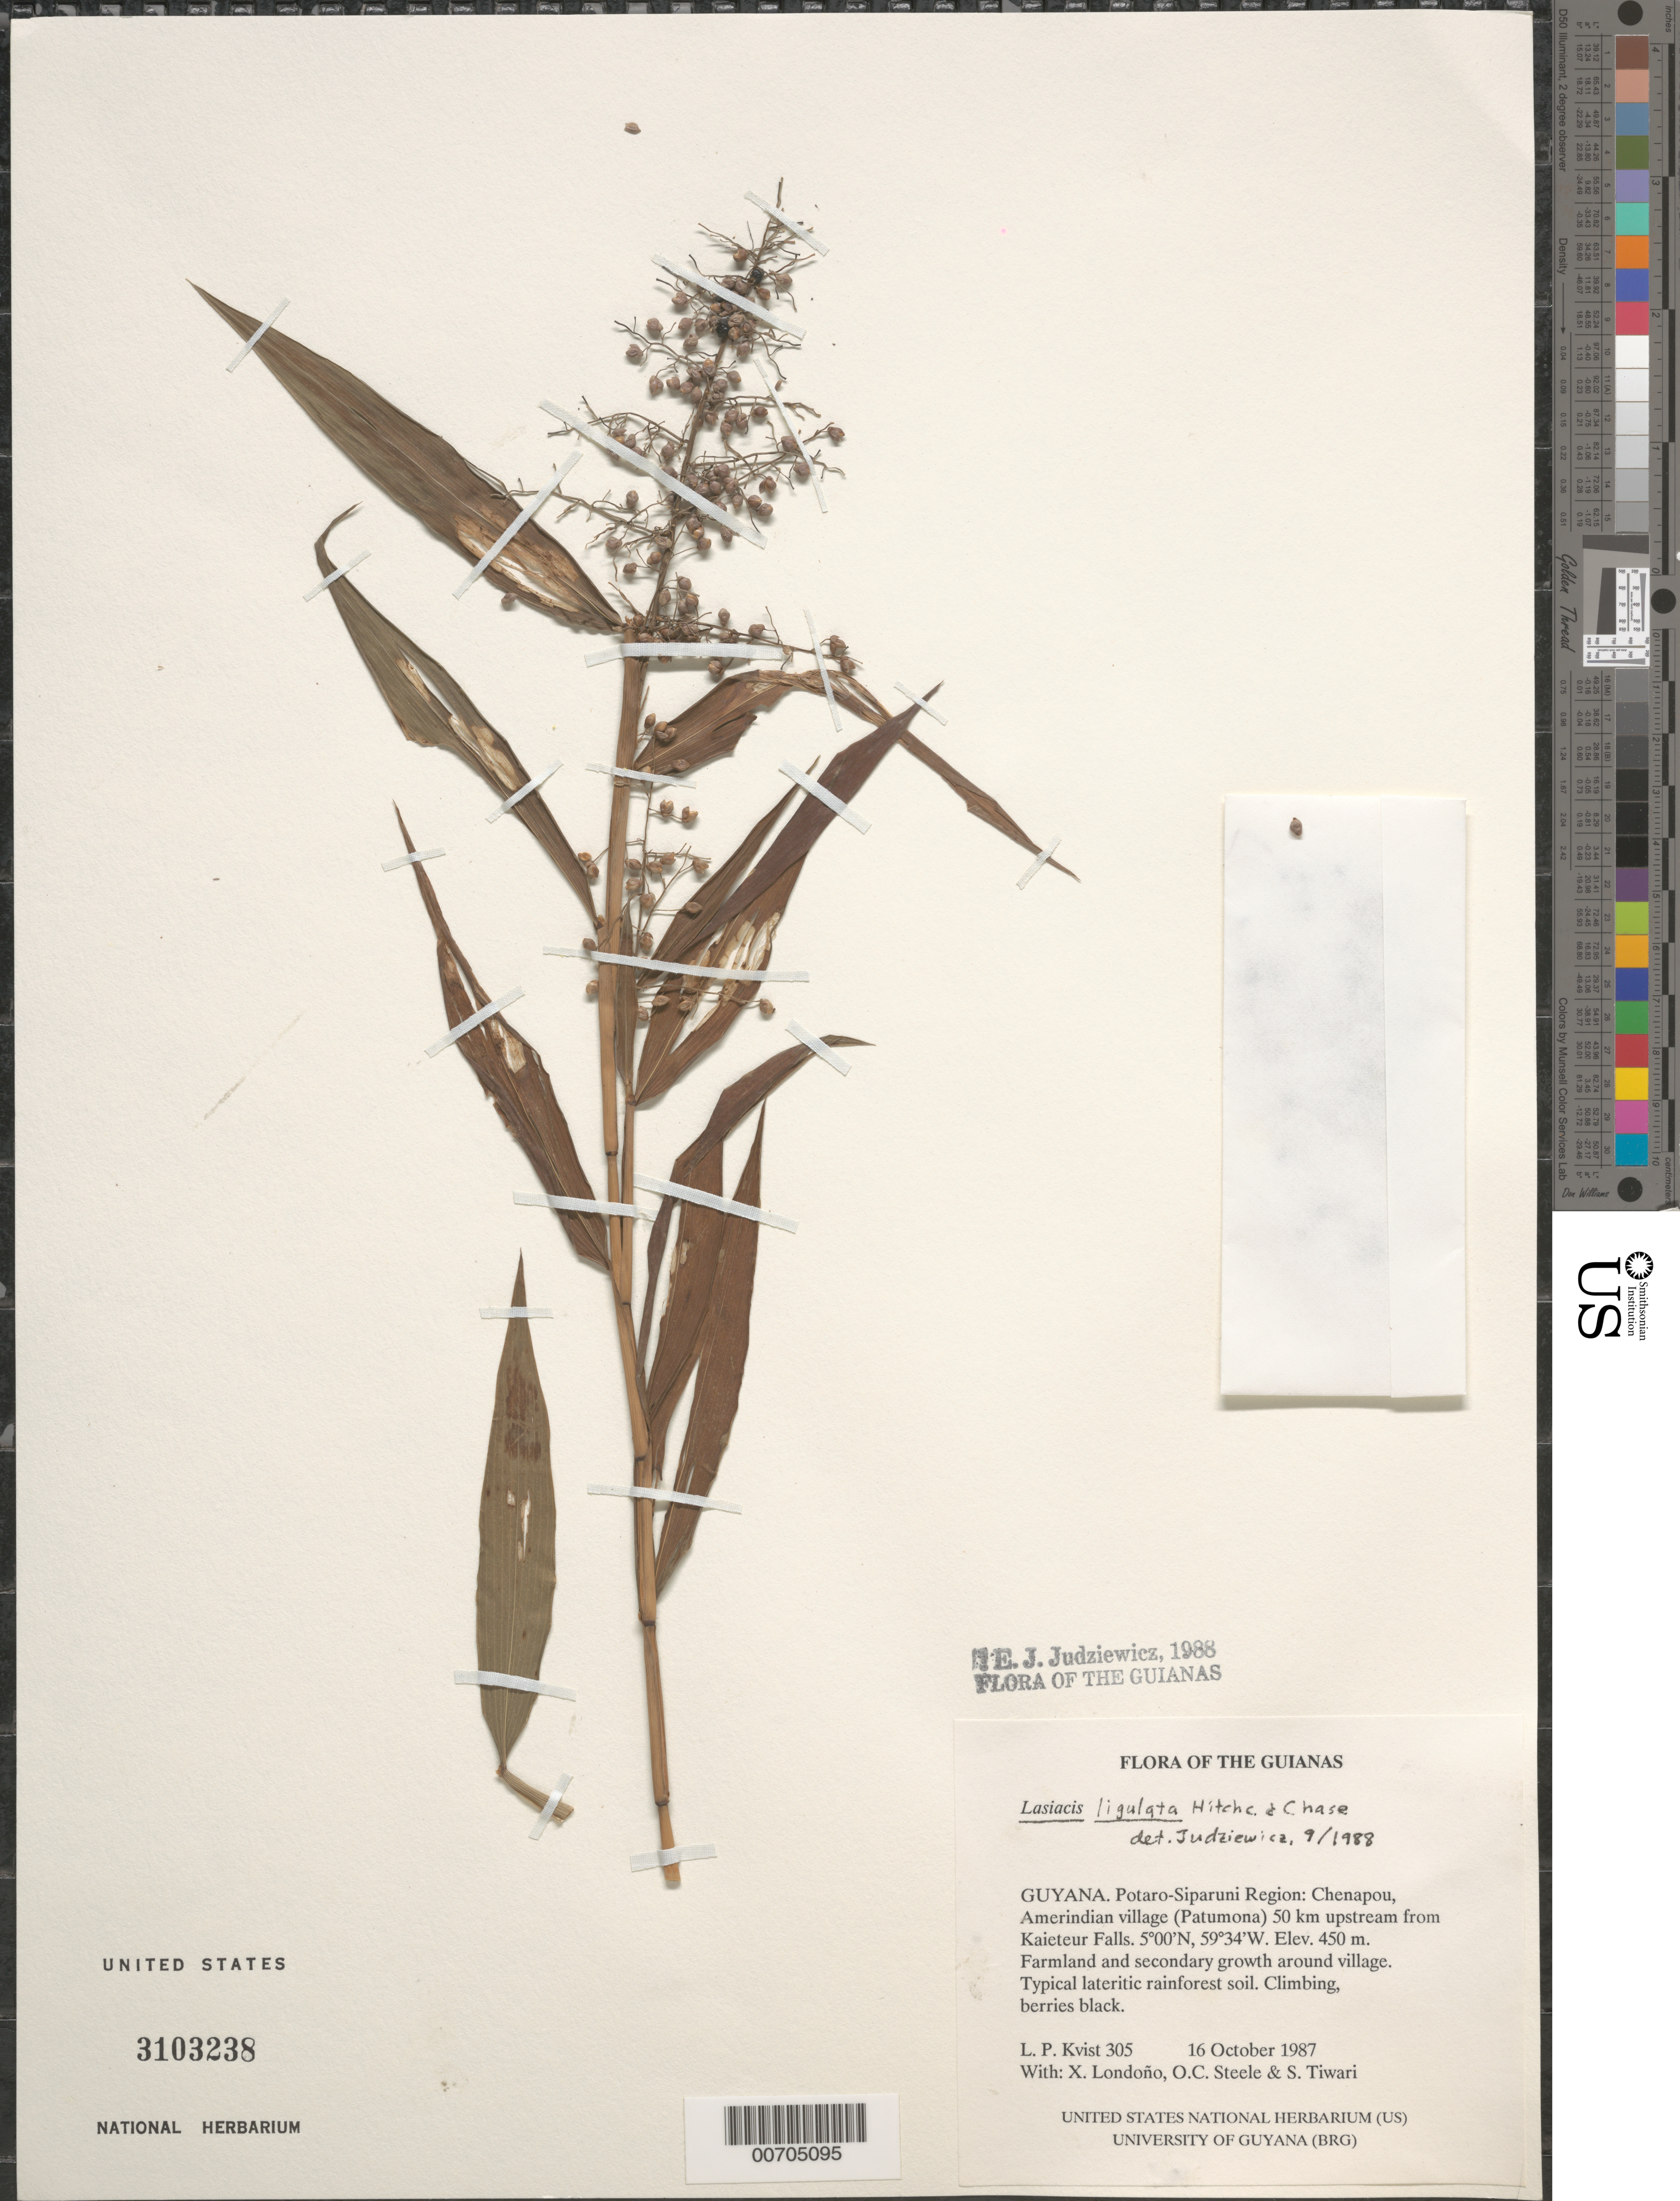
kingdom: Plantae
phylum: Tracheophyta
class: Liliopsida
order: Poales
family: Poaceae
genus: Lasiacis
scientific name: Lasiacis ligulata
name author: Hitchc. & Chase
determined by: Judziewicz, E. J.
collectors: L. P. Kvist, X. Londoño, O. C. Steele & S. Tiwari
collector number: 305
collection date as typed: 16 October 1987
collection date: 1987-10-16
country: Guyana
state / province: Potaro-Siparuni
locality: Chenapou, Amerindian village (Patumona) 50 km upstream from Kaieteur Falls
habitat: Farmland and secondary growth around village. Typical lateritic rainforest soil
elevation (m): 450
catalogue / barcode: US 3103238